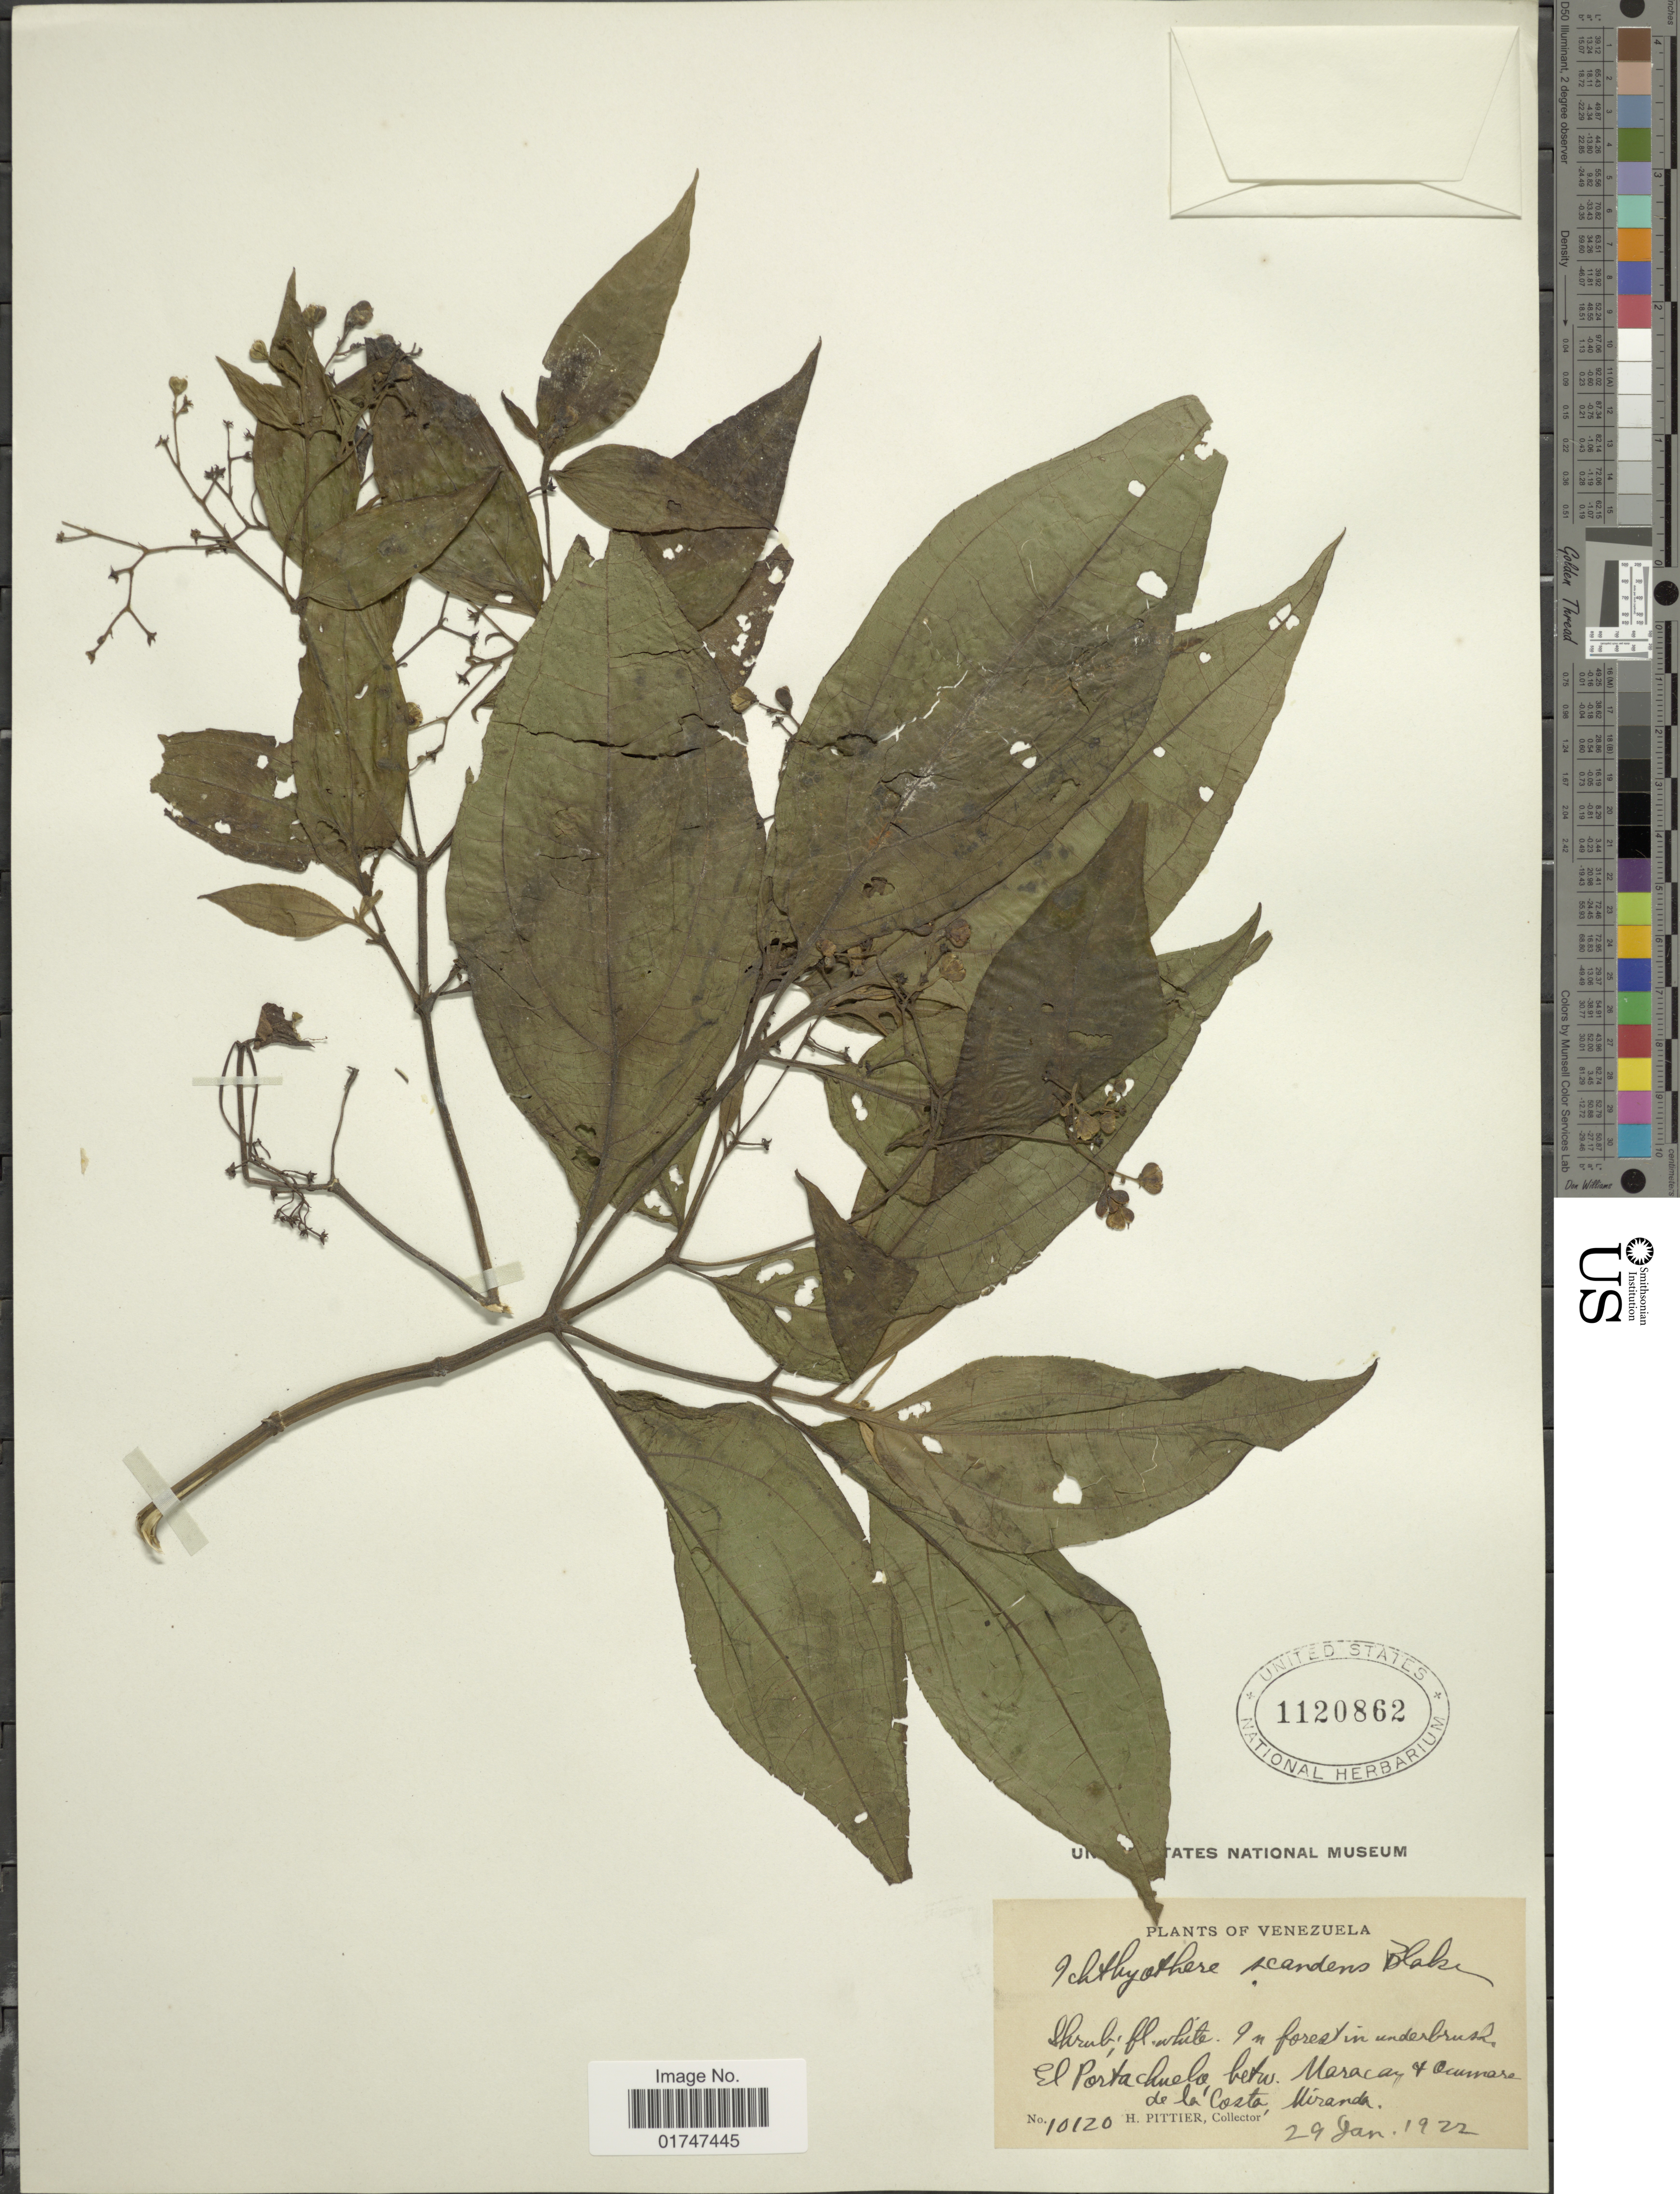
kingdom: Plantae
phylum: Tracheophyta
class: Magnoliopsida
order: Asterales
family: Asteraceae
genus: Ichthyothere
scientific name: Ichthyothere scandens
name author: S.F. Blake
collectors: H. F. Pittier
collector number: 10120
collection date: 1922-01-29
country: Venezuela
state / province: Miranda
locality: El Porta Chuela, between Maraca & Ocumare de la Costa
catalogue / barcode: US 1120862